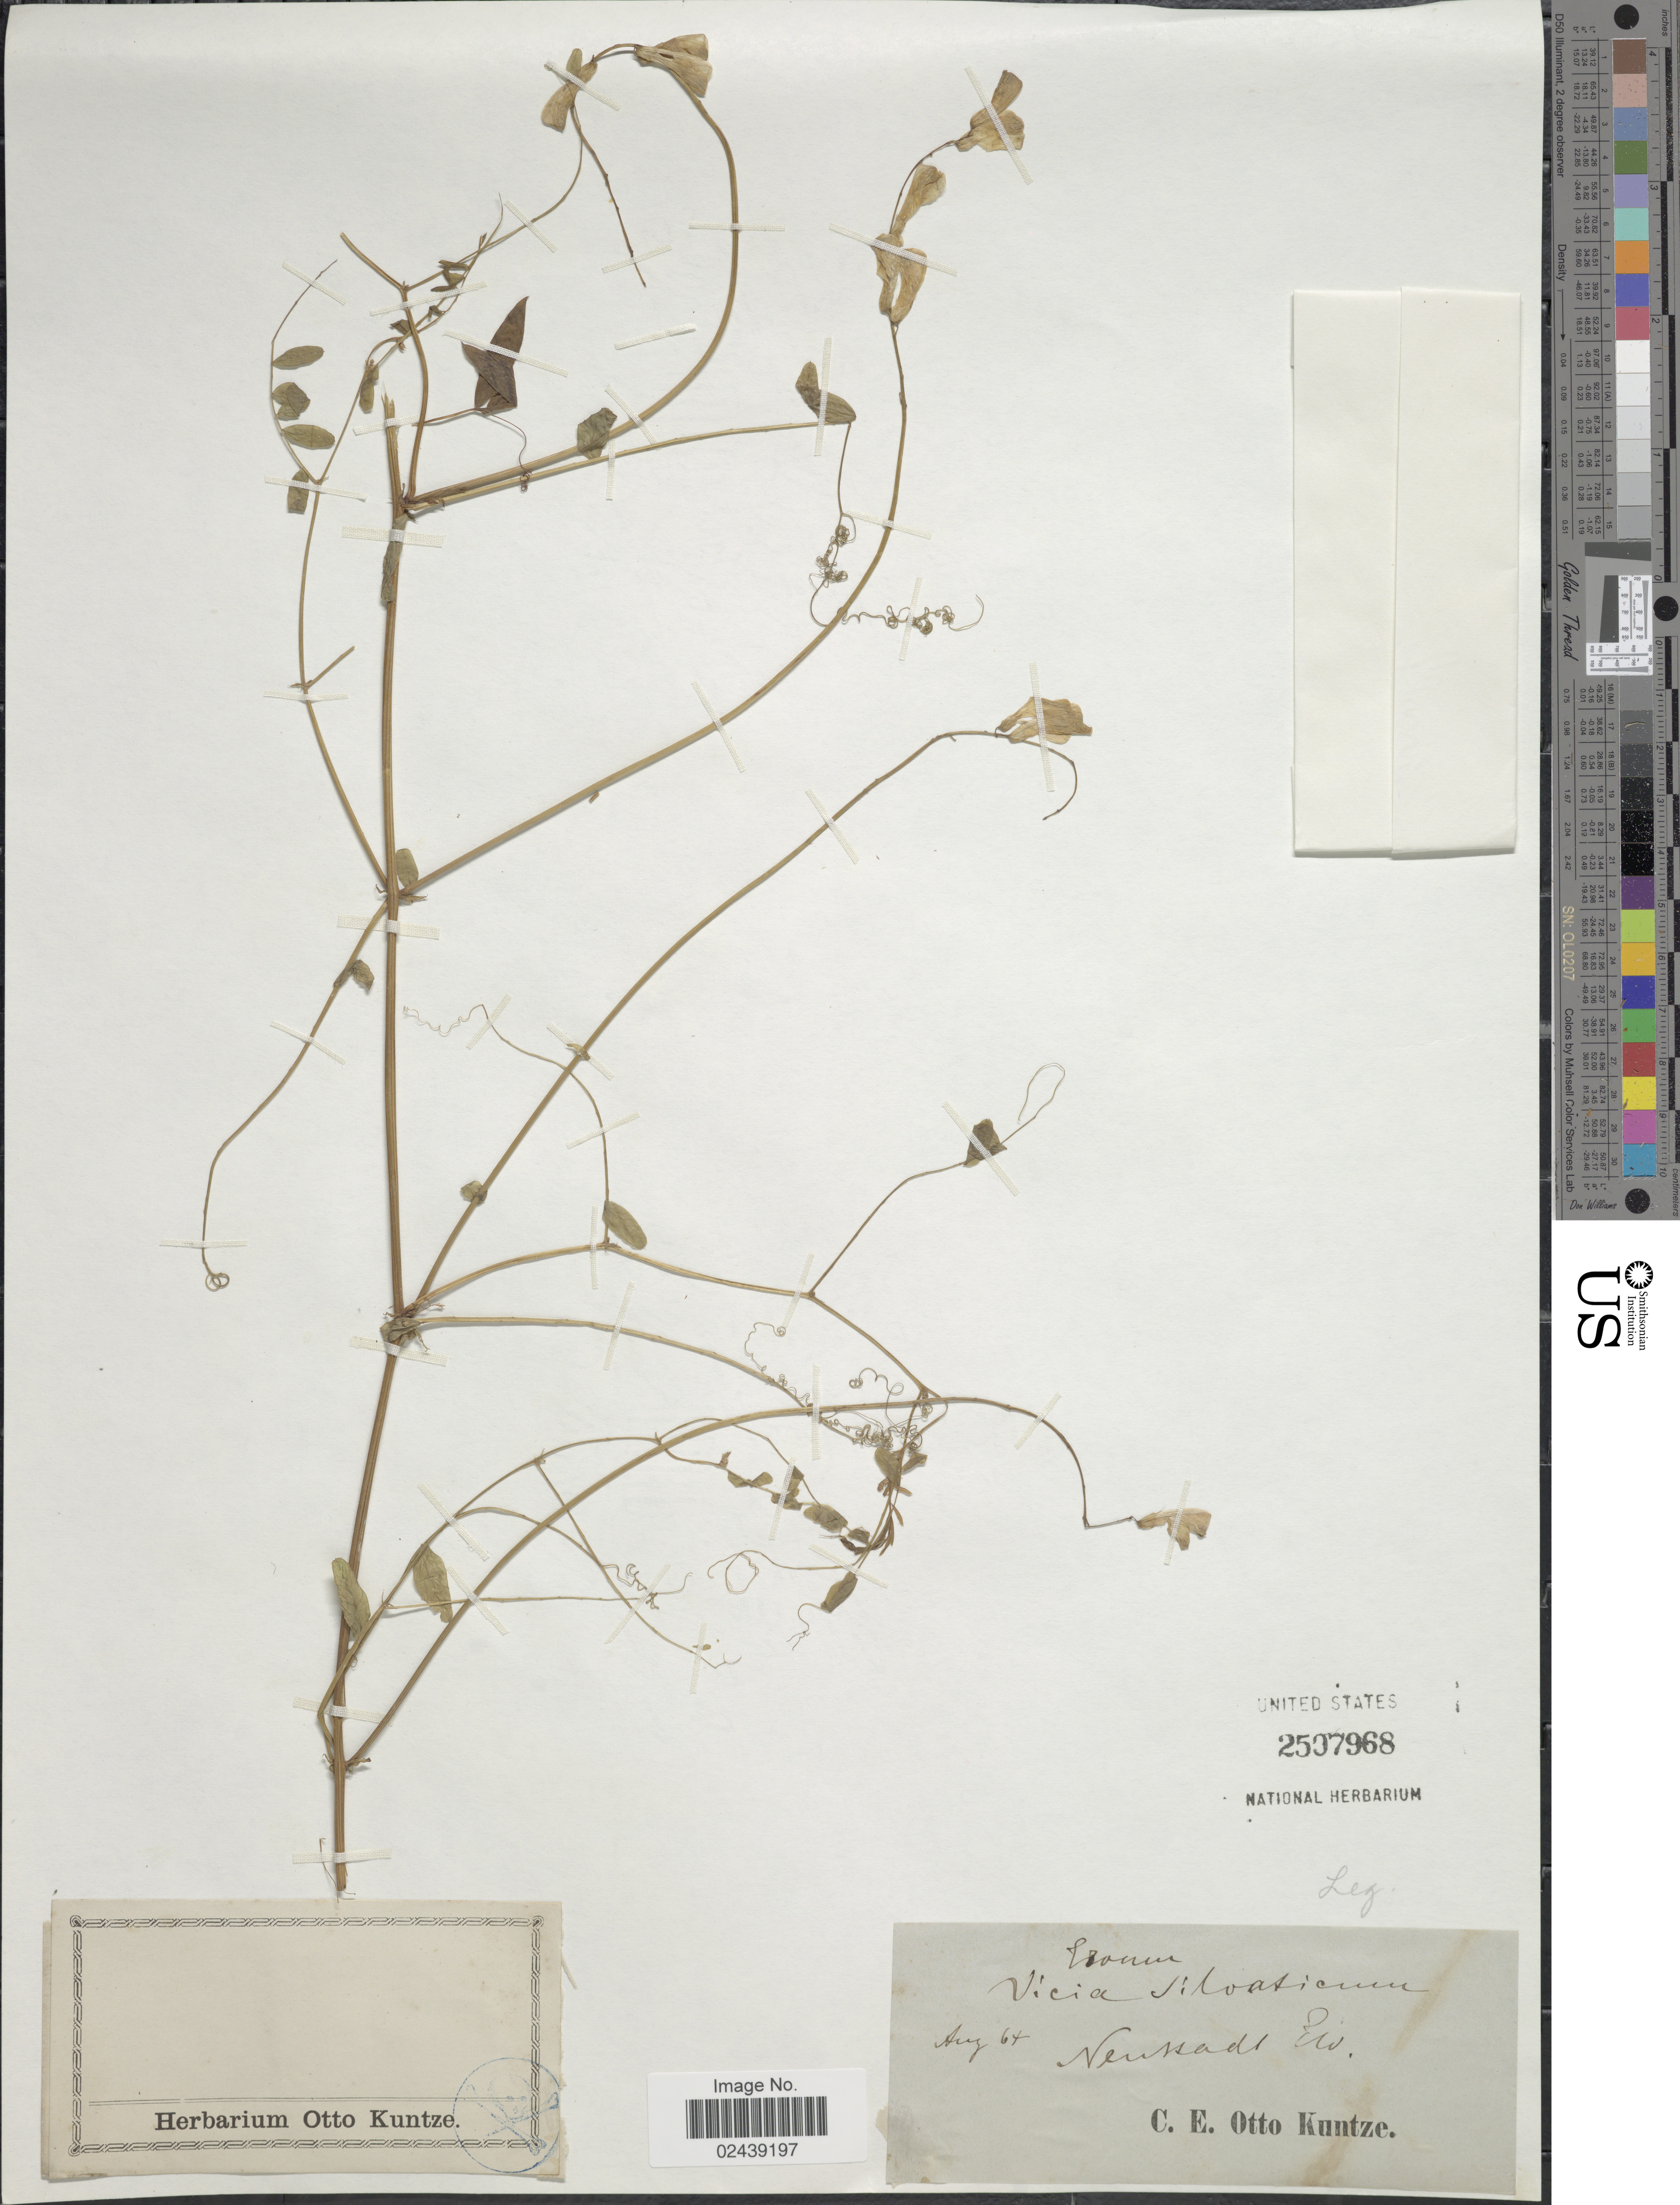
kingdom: Plantae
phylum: Tracheophyta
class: Magnoliopsida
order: Fabales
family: Fabaceae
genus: Vicia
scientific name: Vicia sylvatica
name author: L.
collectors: C.E.O. Kuntze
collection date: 1864-08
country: Germany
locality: Neustadt Ew.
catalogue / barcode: US 2507968